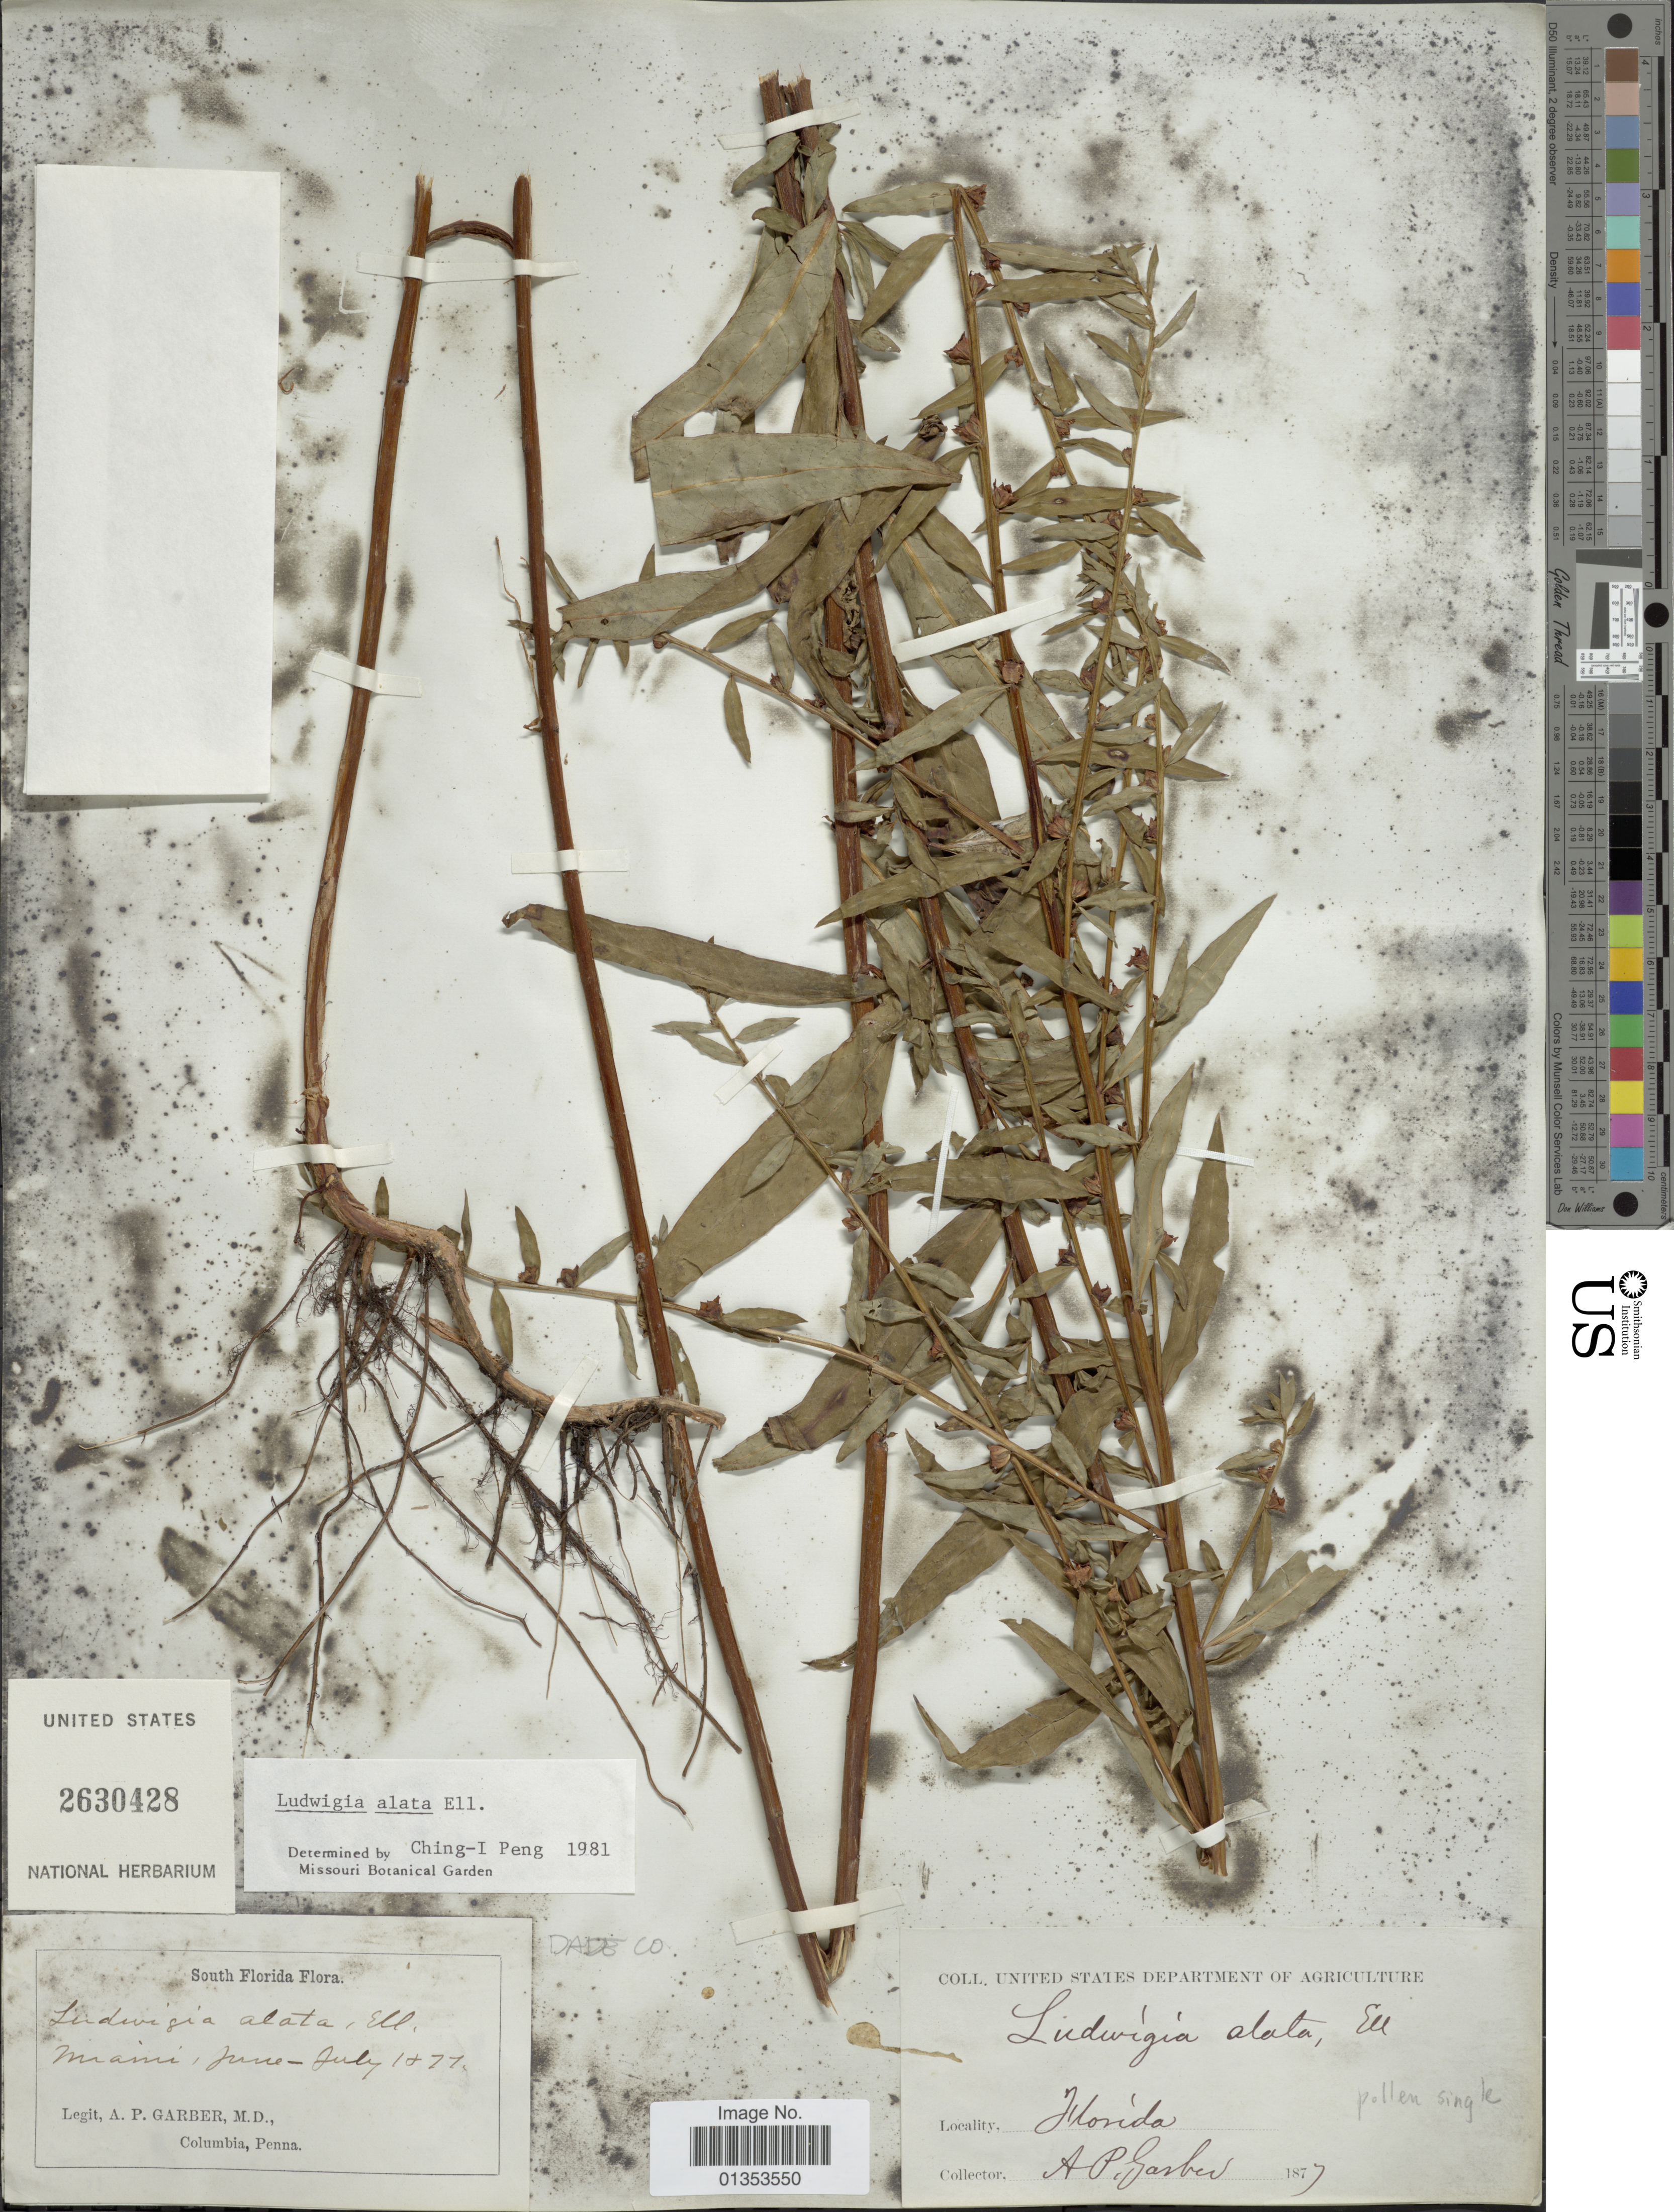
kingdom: Plantae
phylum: Tracheophyta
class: Magnoliopsida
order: Myrtales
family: Onagraceae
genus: Ludwigia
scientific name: Ludwigia alata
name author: Elliott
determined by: Peng, Ching-I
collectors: A. P. Garber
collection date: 1877-06/1877-07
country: United States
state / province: Florida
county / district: Dade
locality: South Florida, Miami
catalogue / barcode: US 2630428